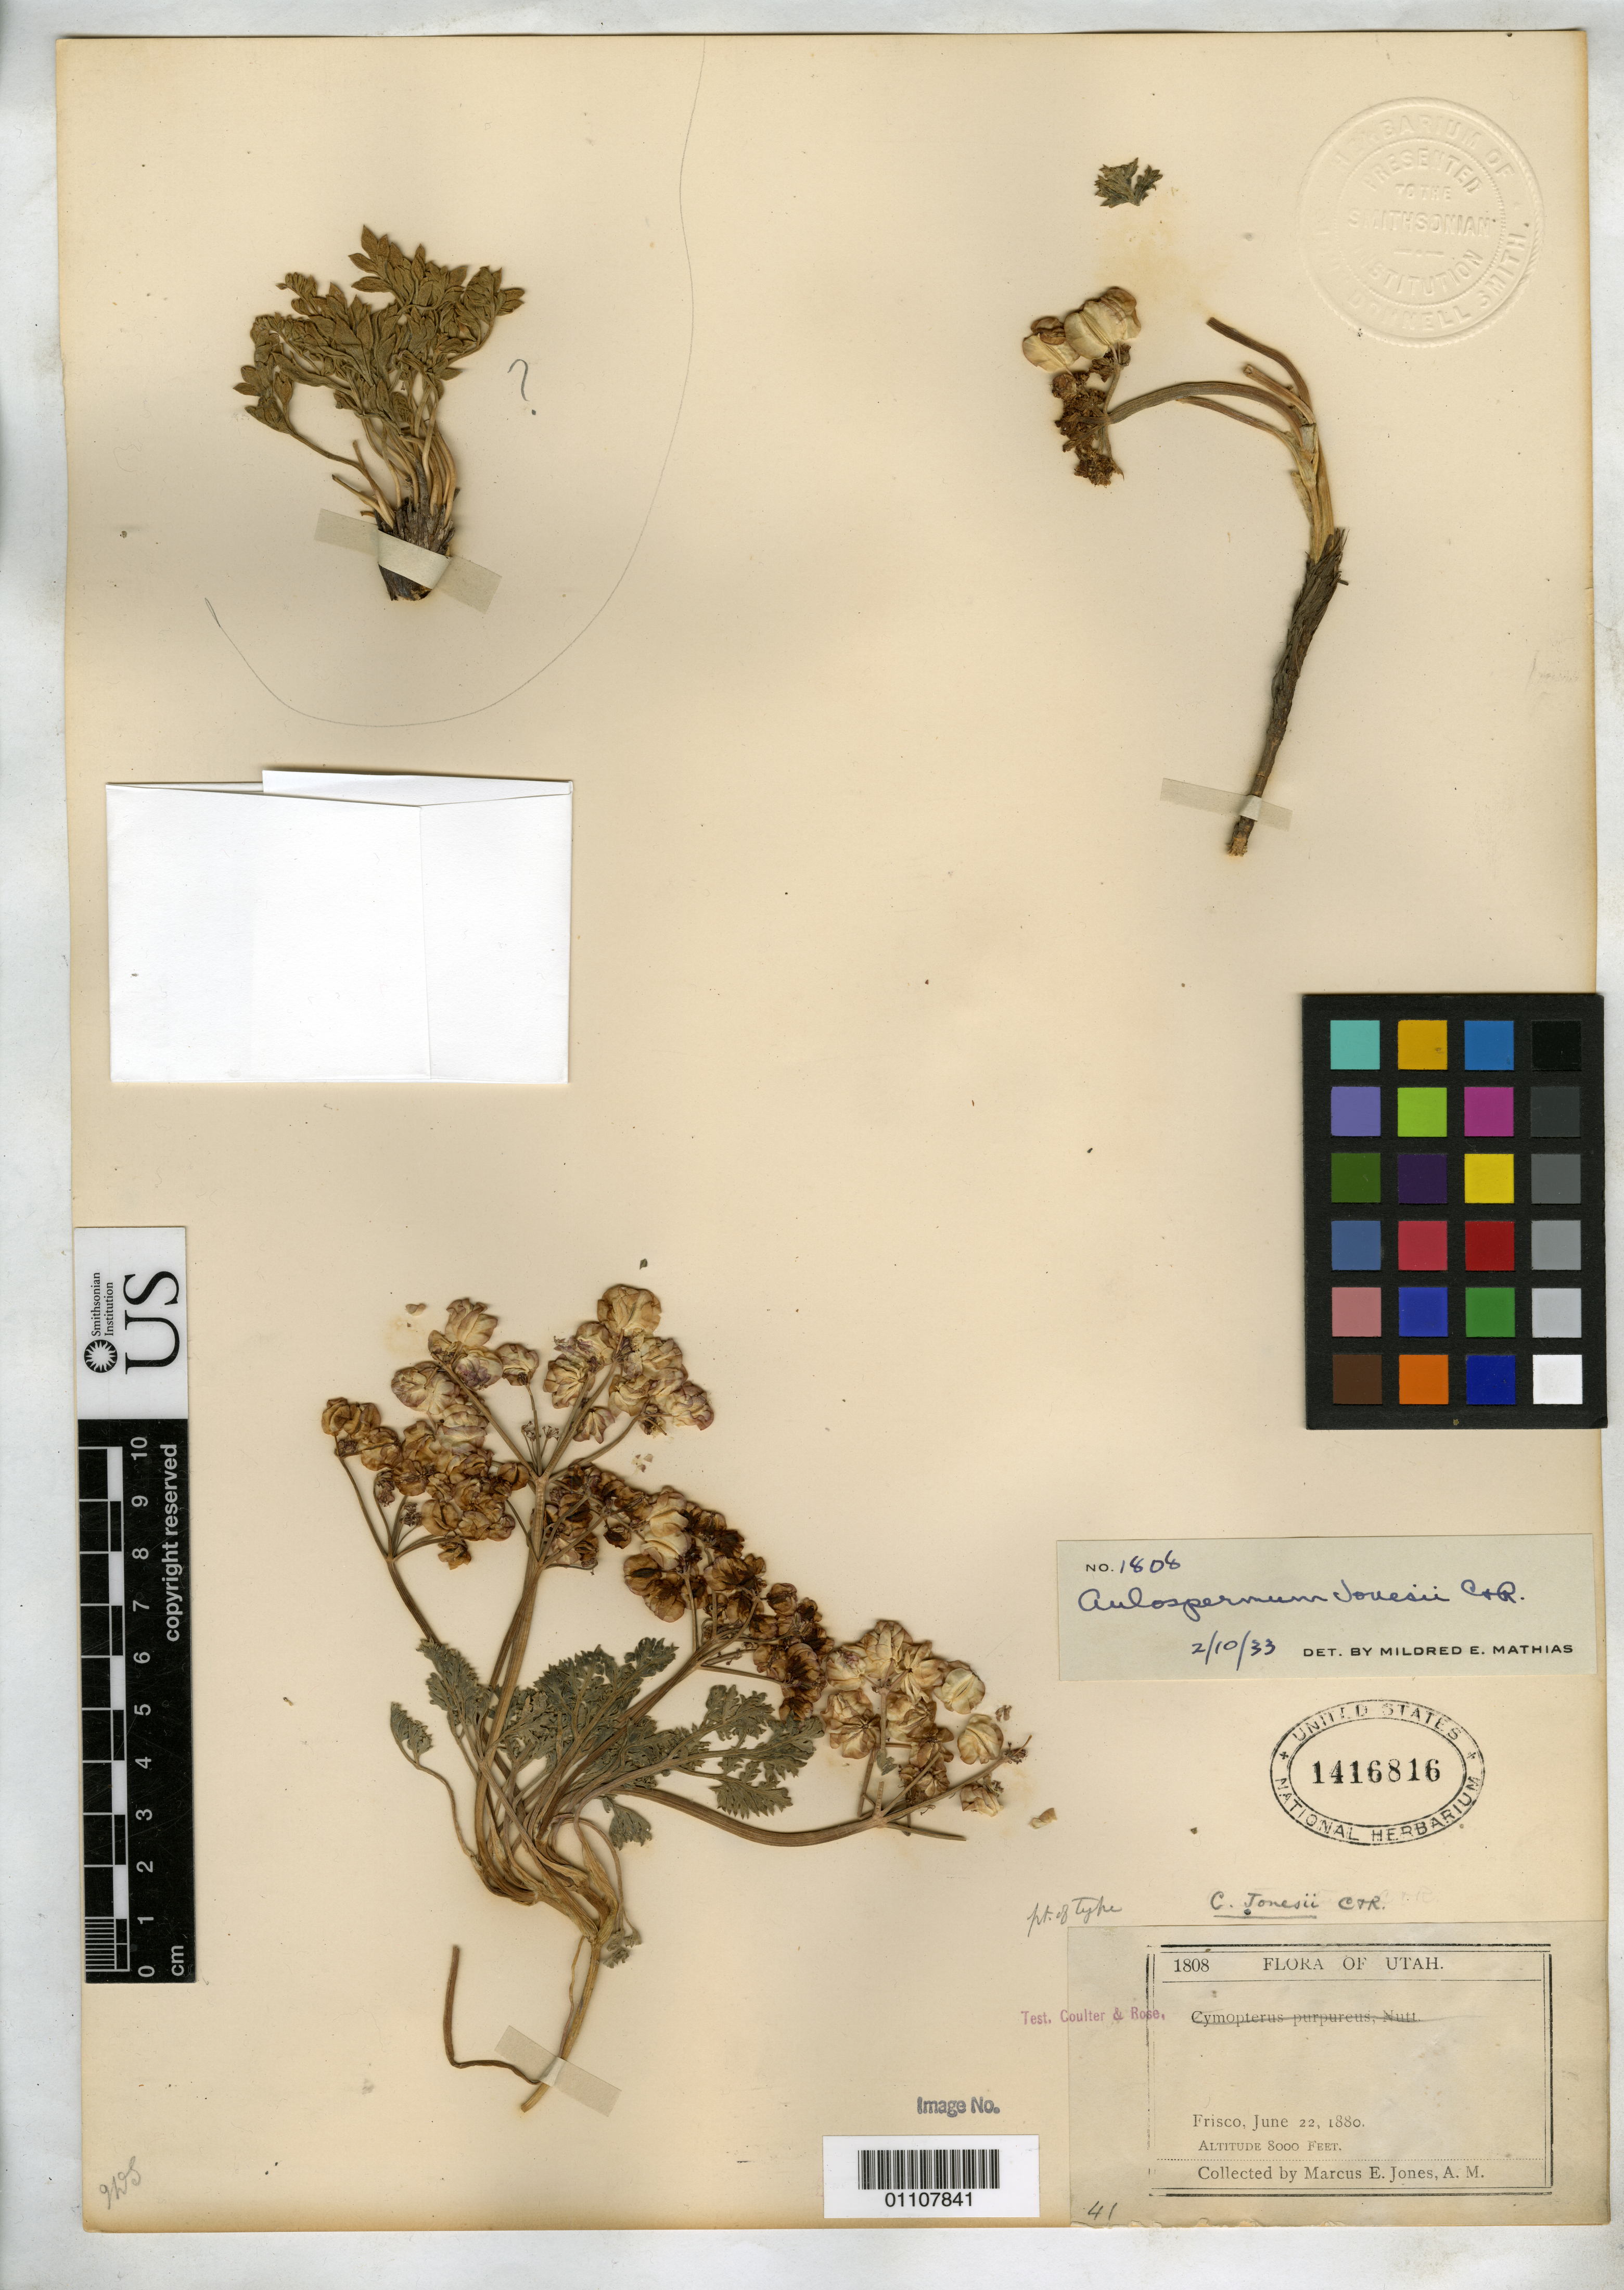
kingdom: Plantae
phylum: Tracheophyta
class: Magnoliopsida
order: Apiales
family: Apiaceae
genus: Cymopterus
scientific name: Cymopterus jonesii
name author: J.M. Coult. & Rose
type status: Isotype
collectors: M. E. Jones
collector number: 1808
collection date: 1880-06-22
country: United States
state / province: Utah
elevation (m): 2438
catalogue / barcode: US 1416816